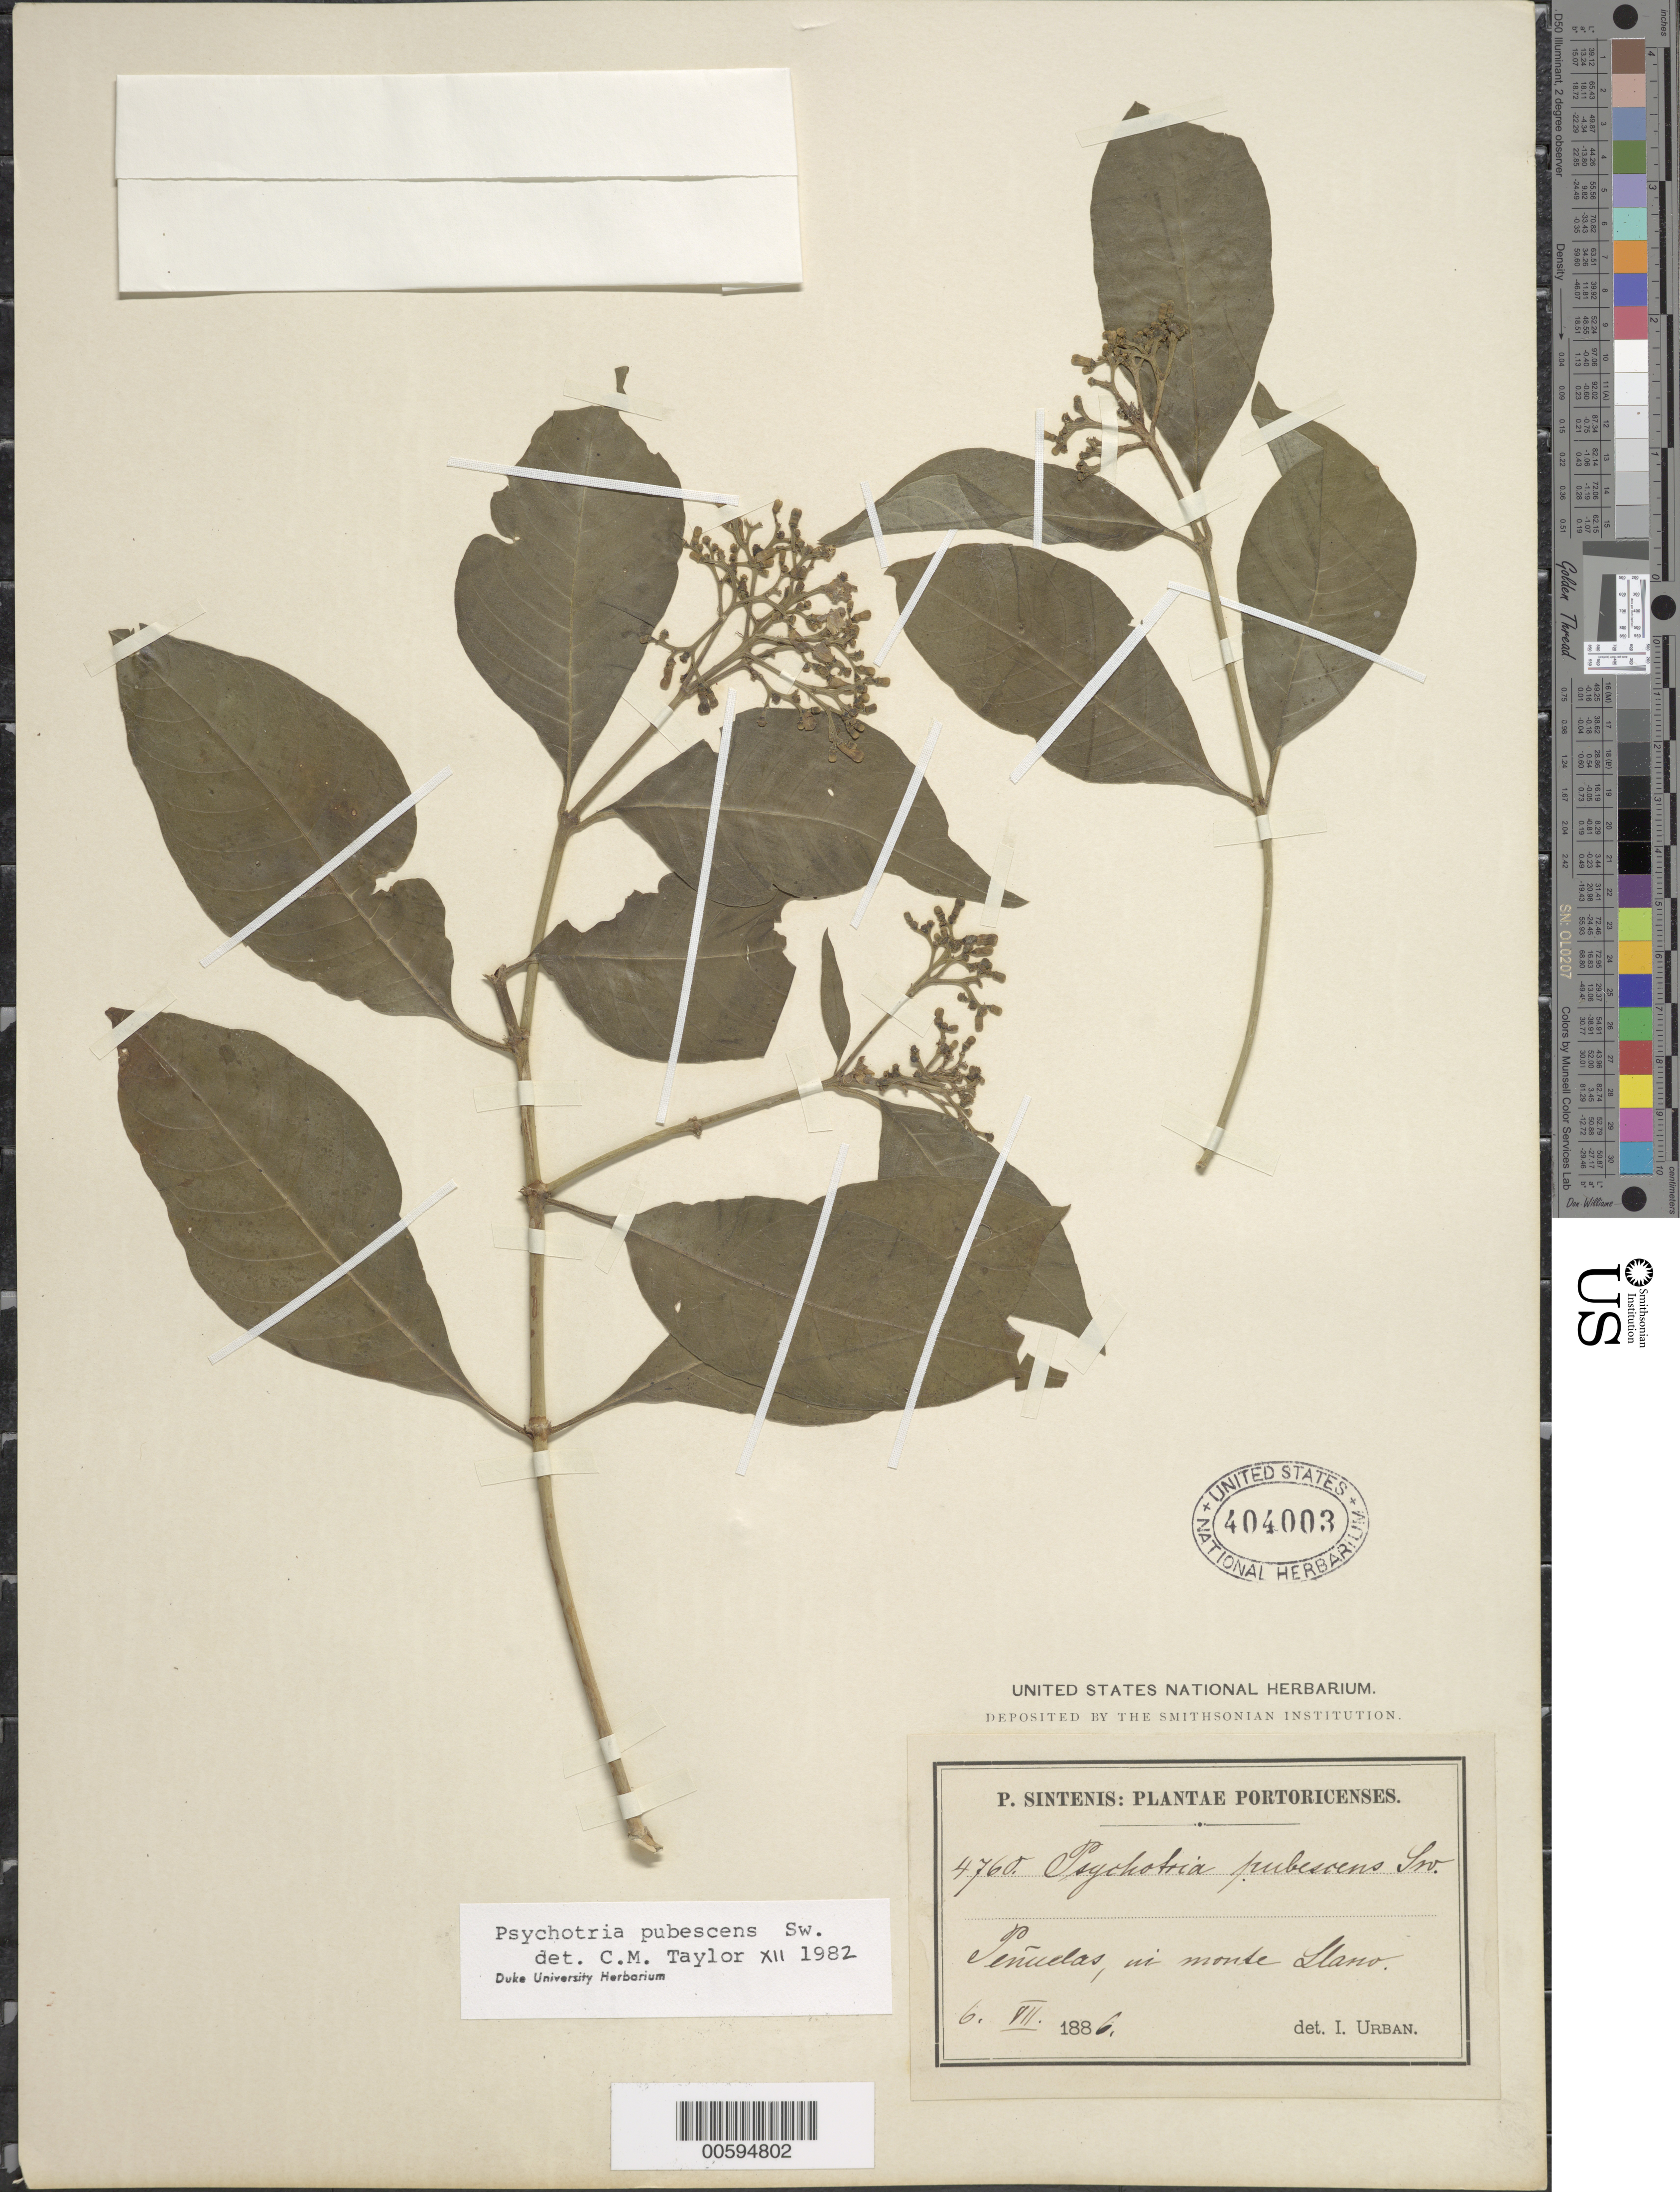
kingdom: Plantae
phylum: Tracheophyta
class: Magnoliopsida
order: Gentianales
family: Rubiaceae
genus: Psychotria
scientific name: Psychotria pubescens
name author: Sw.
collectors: P. Sintenis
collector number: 4760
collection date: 1886-07-06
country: Puerto Rico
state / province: Peñuelas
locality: Peñuelas, in monte Llano.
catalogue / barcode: US 404003